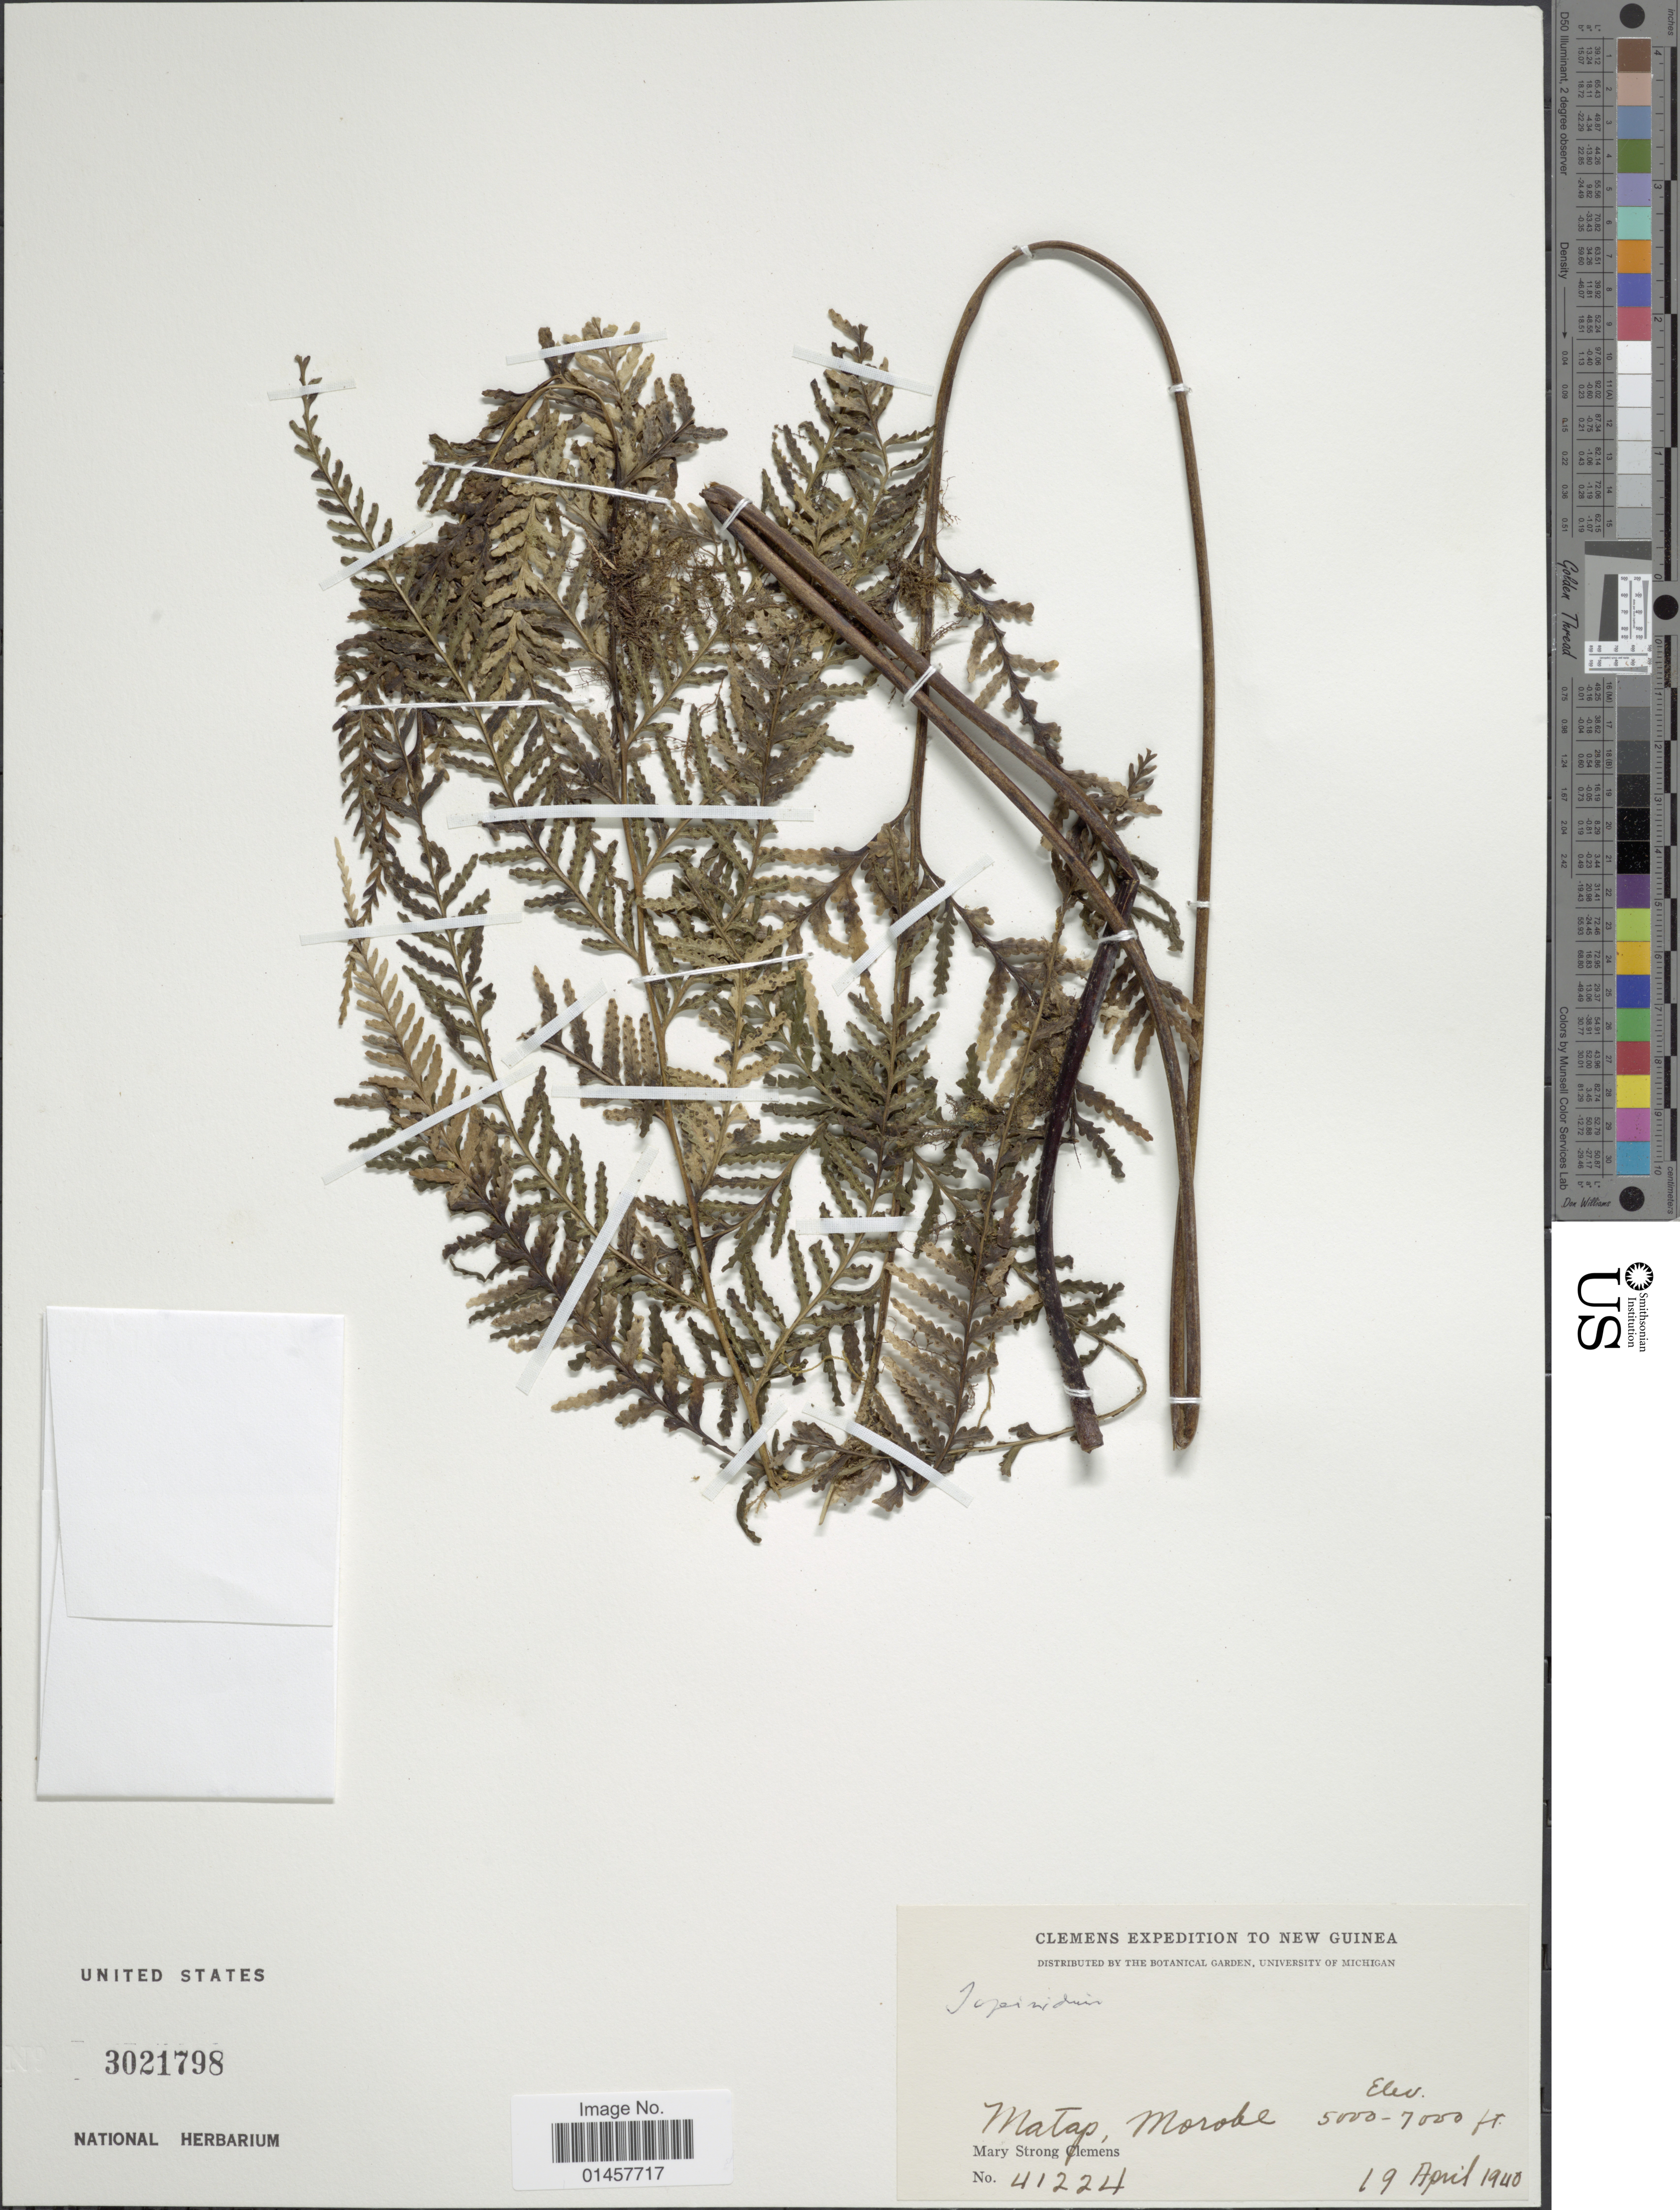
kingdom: Plantae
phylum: Tracheophyta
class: Polypodiopsida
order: Polypodiales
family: Lindsaeaceae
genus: Tapeinidium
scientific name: Tapeinidium sp.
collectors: M. S. Clemens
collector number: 41224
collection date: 1940-04-19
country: Papua New Guinea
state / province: Morobe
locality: Matap, Morobe, New Guinea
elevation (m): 1524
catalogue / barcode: US 3021798